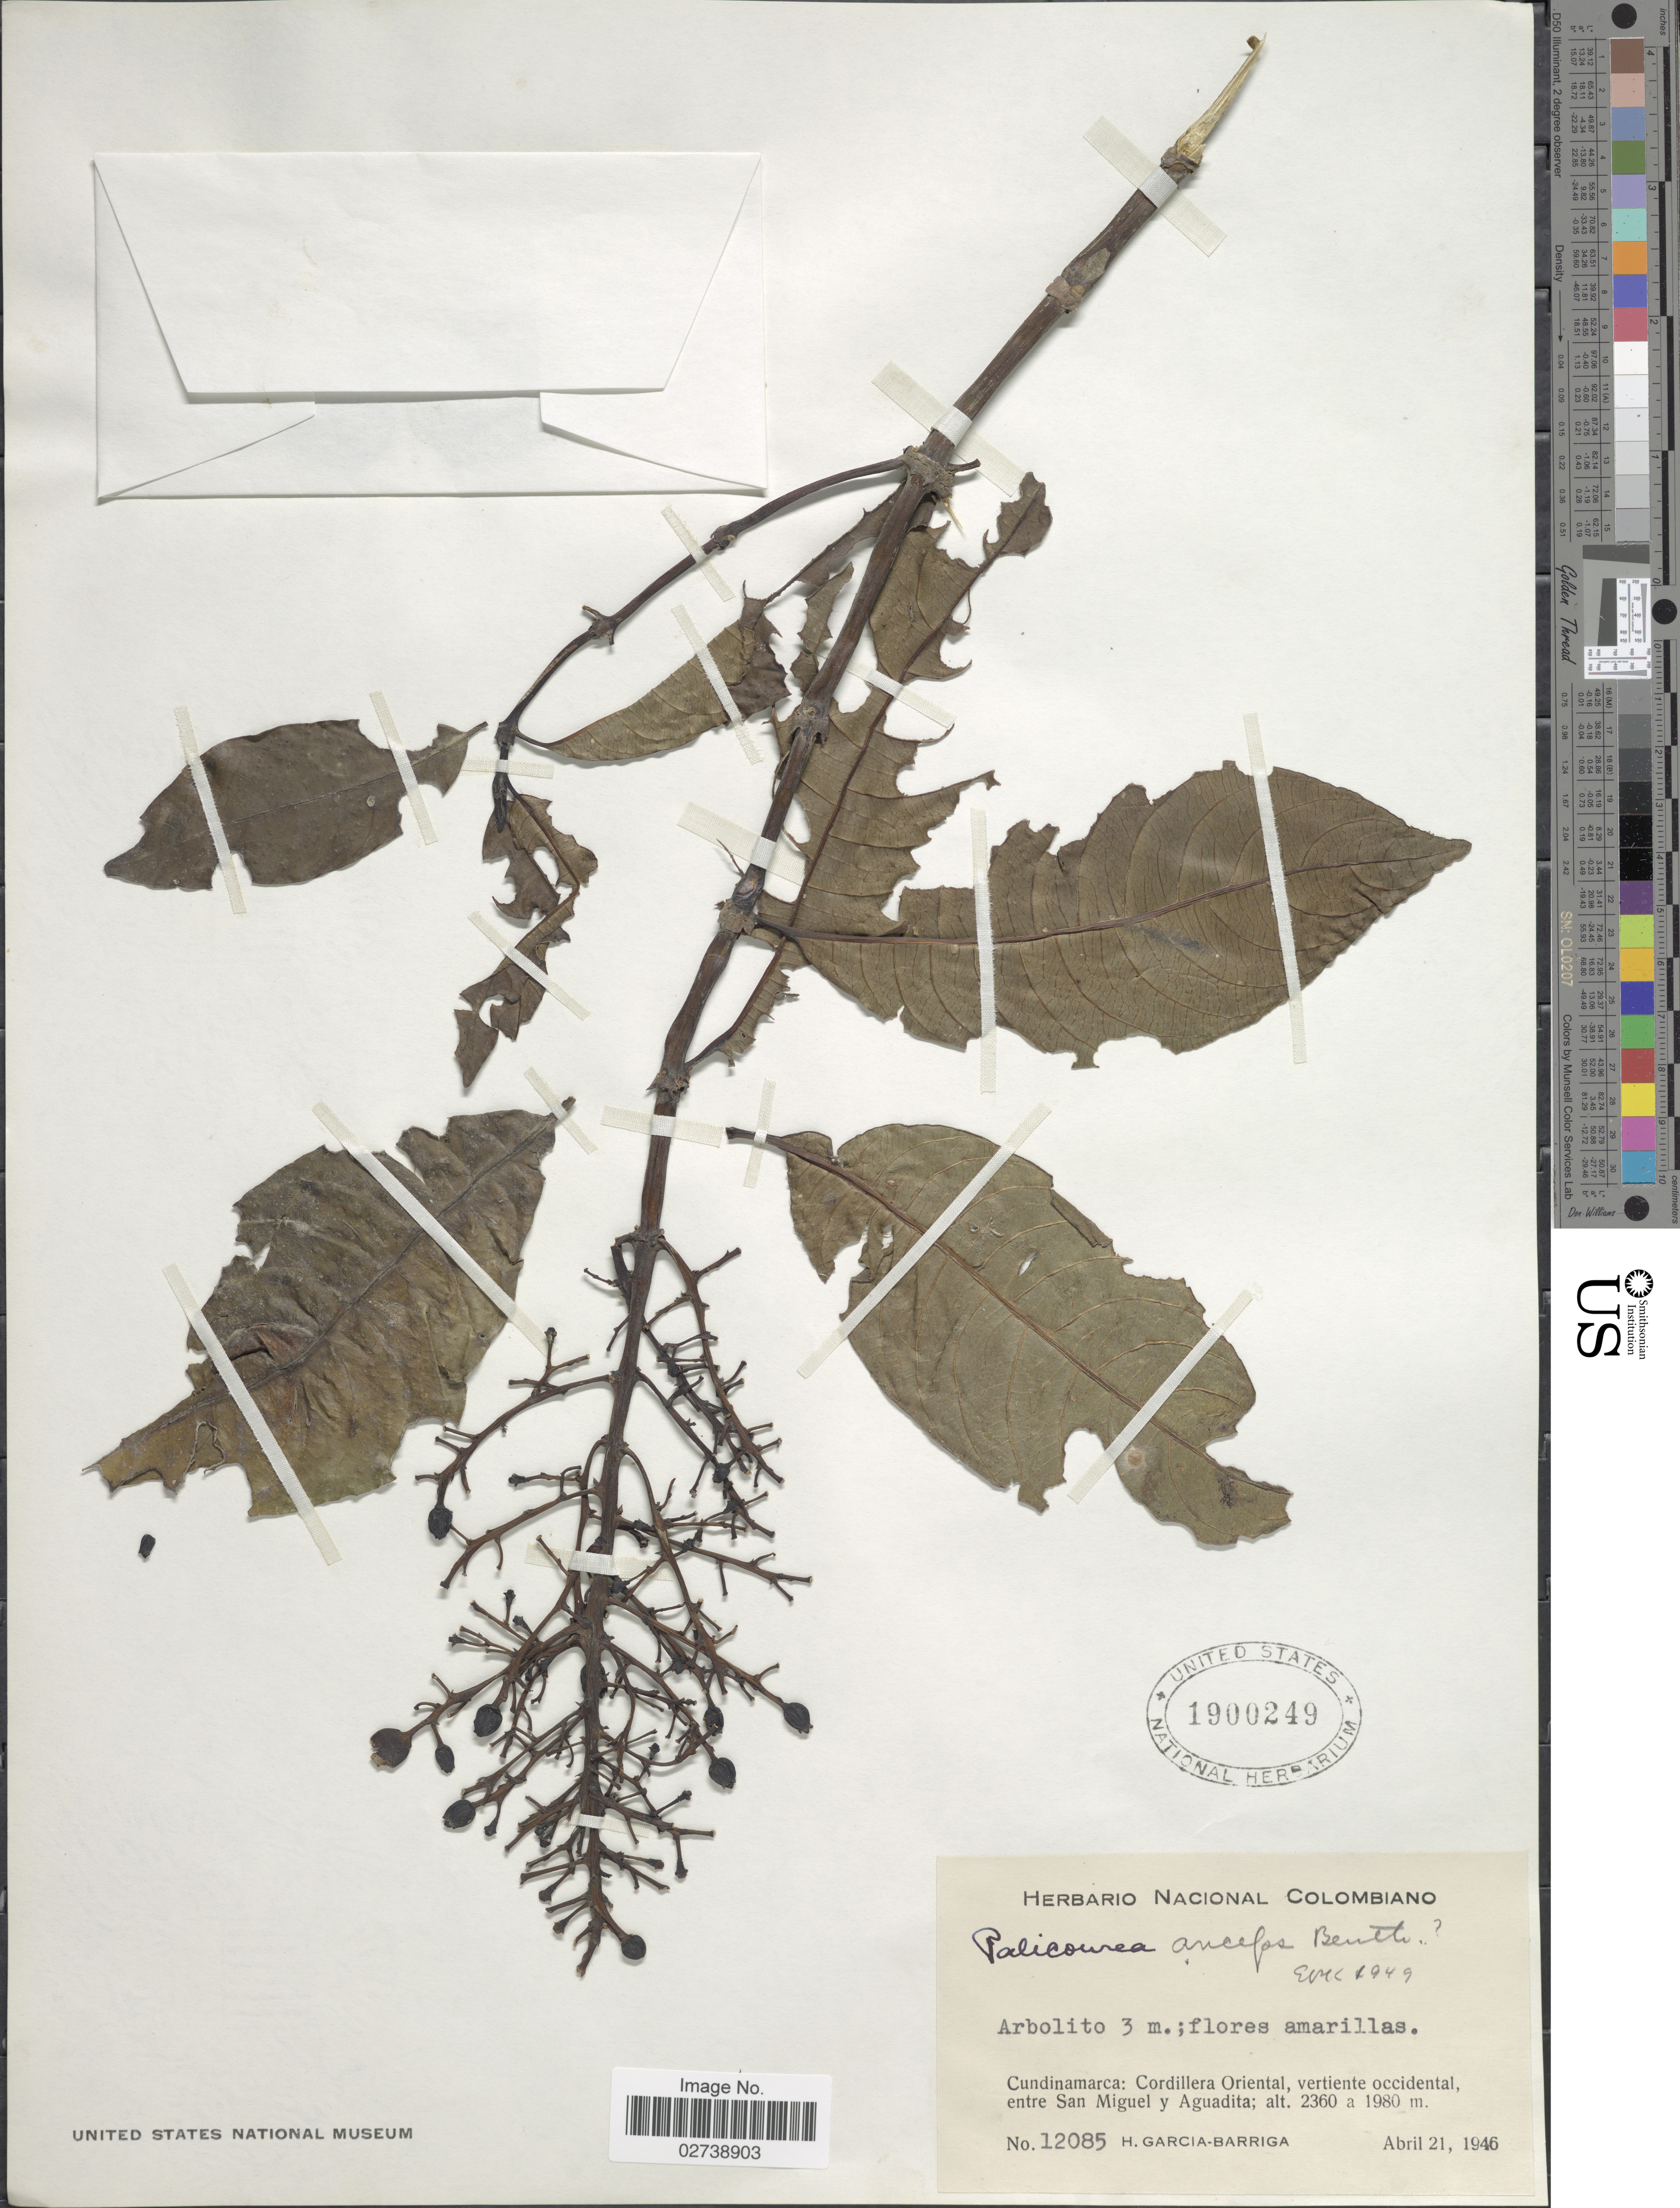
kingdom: Plantae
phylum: Tracheophyta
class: Magnoliopsida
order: Gentianales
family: Rubiaceae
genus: Palicourea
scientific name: Palicourea anceps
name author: Standl.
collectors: H. García Barriga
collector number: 12085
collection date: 1946-04-21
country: Colombia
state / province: Cundinamarca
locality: Cundinamarca: Cordirllera Oriental, vertiente occidental, entre San Miguel y Aguadita.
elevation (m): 1980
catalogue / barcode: US 1900249